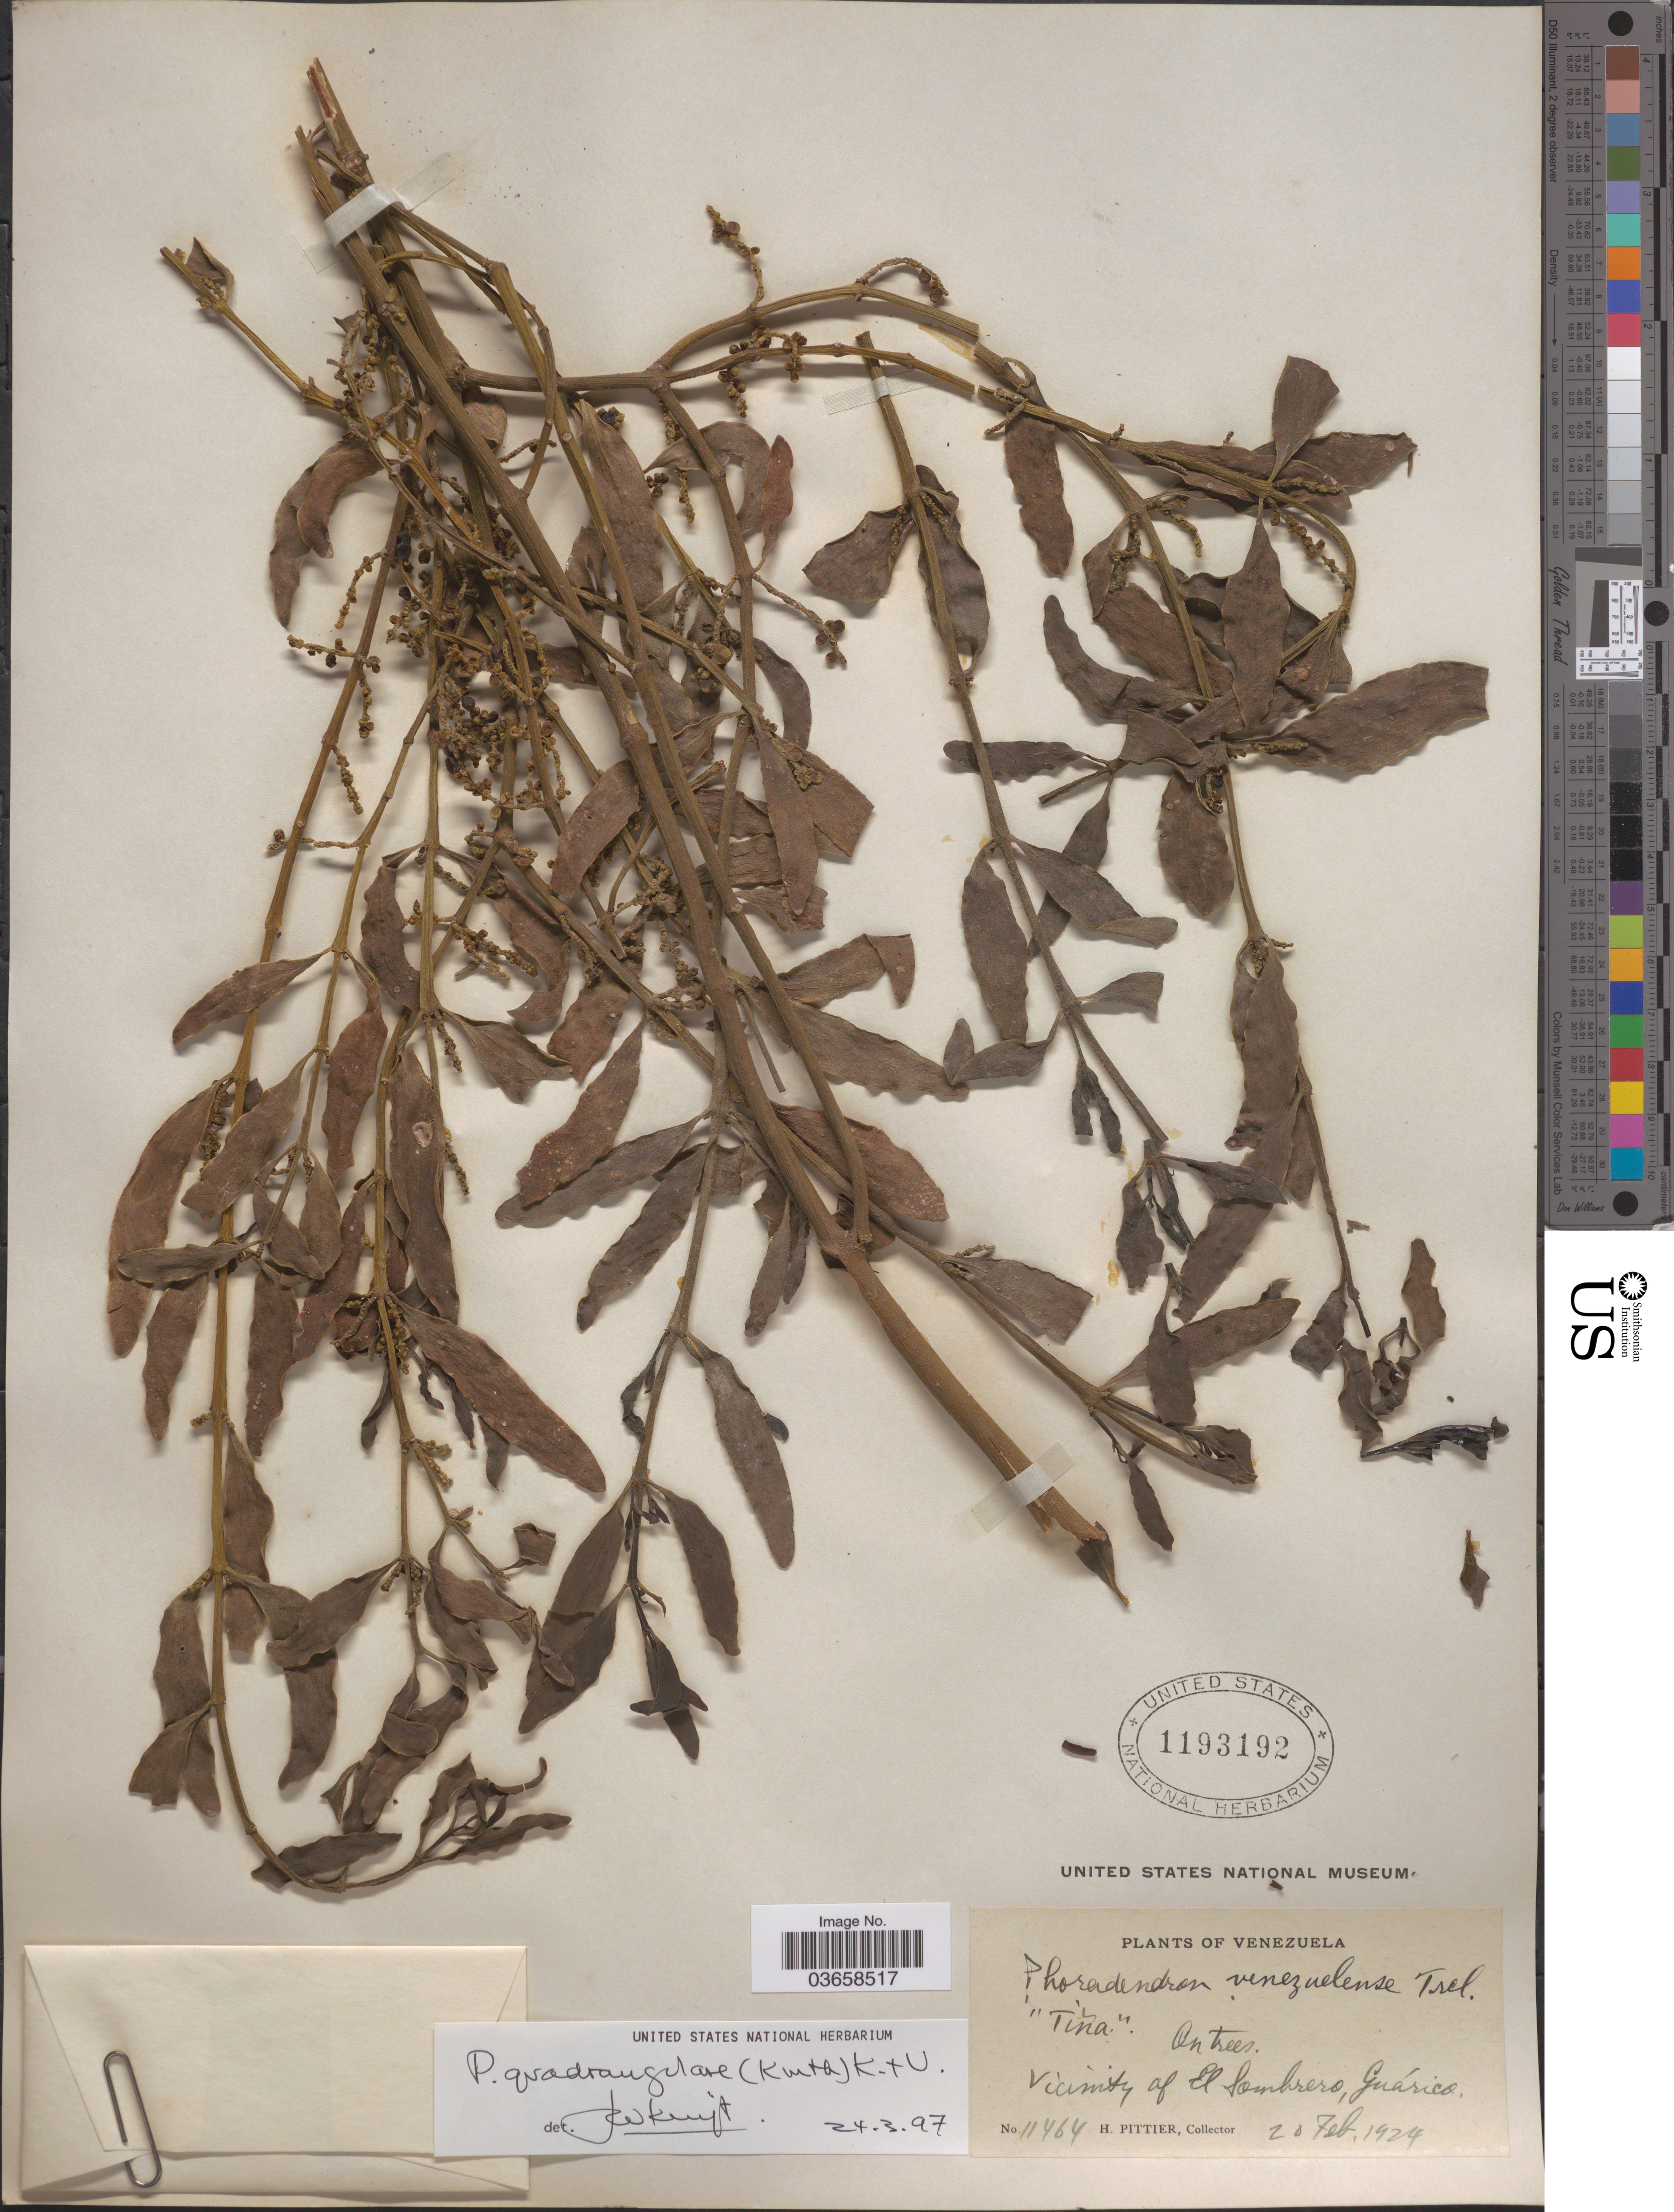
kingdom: Plantae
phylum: Tracheophyta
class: Magnoliopsida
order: Santalales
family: Viscaceae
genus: Phoradendron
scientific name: Phoradendron quadrangulare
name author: (Kunth) Griseb.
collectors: H. F. Pittier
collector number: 11464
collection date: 1924-02-20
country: Venezuela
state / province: Guárico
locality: Vicinity of El Sombrero.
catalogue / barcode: US 1193192